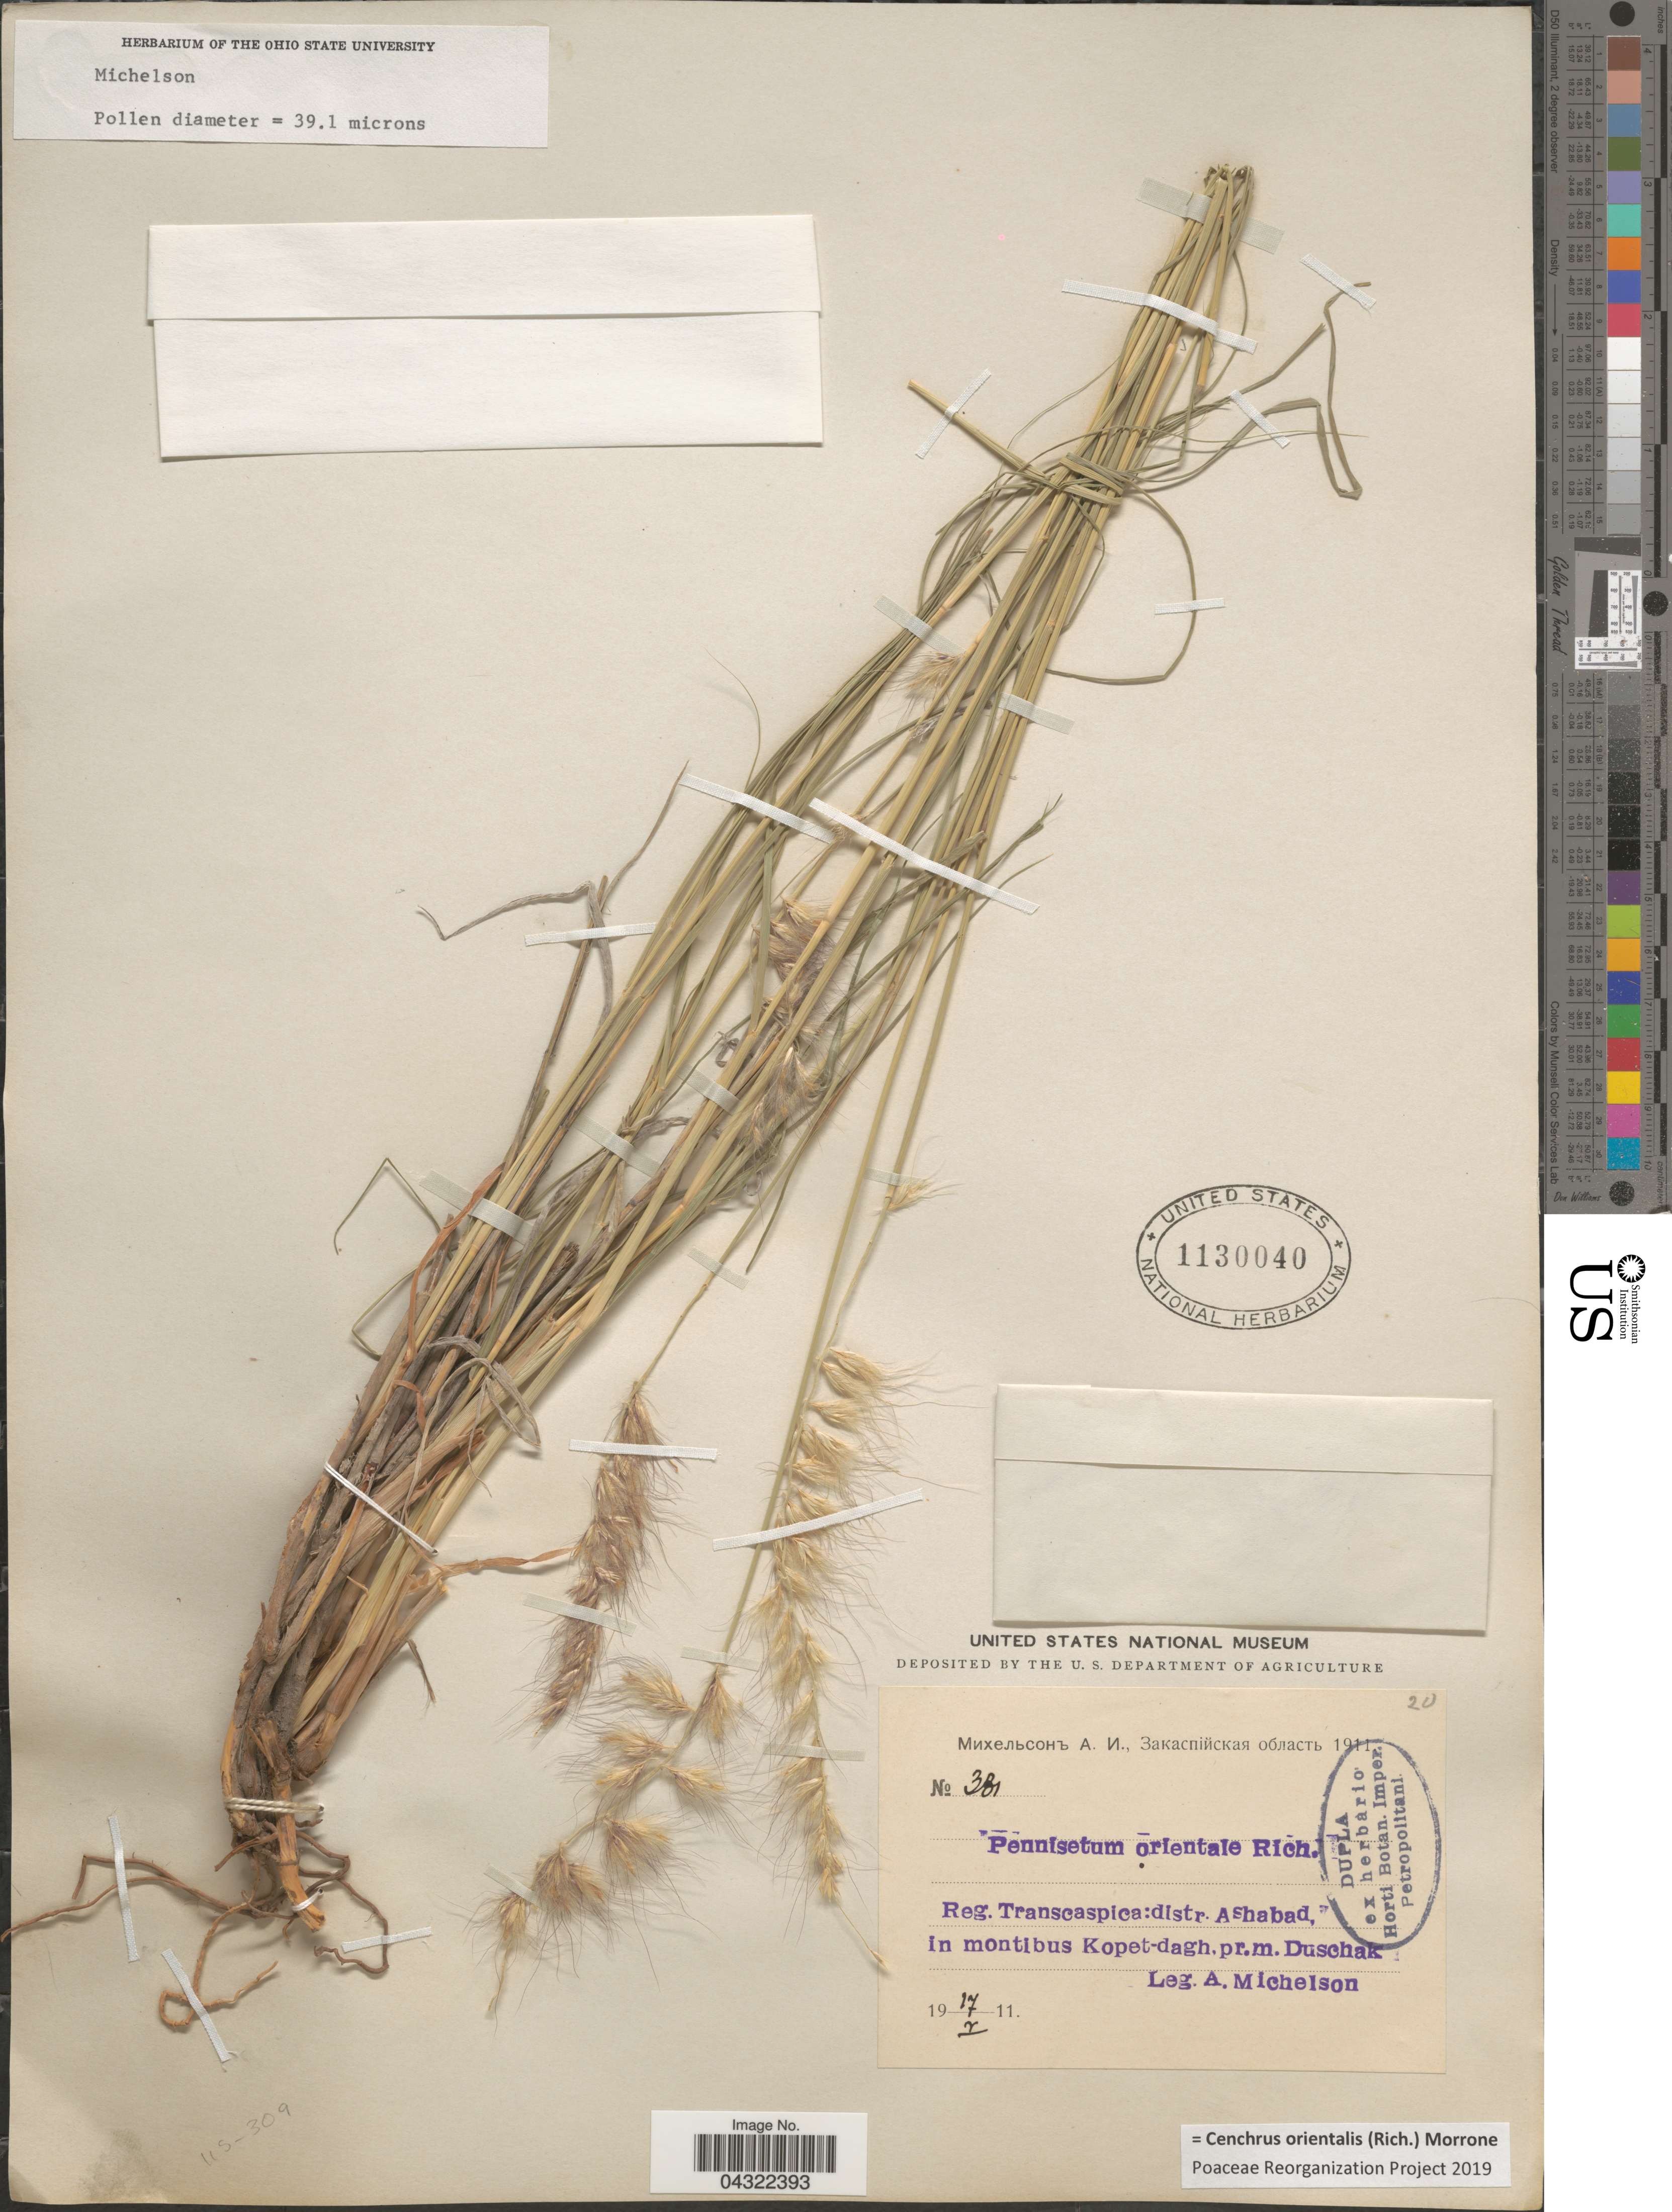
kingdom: Plantae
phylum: Tracheophyta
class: Liliopsida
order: Poales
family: Poaceae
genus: Cenchrus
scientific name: Cenchrus orientalis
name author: (Rich.) Morrone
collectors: A. Michelson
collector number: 381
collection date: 1911-05-17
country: Turkmenistan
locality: Reg. Transcaspica: distr. Ashabad, in montibus Kopet-dagh, pr. m. Duschak.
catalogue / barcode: US 1130040